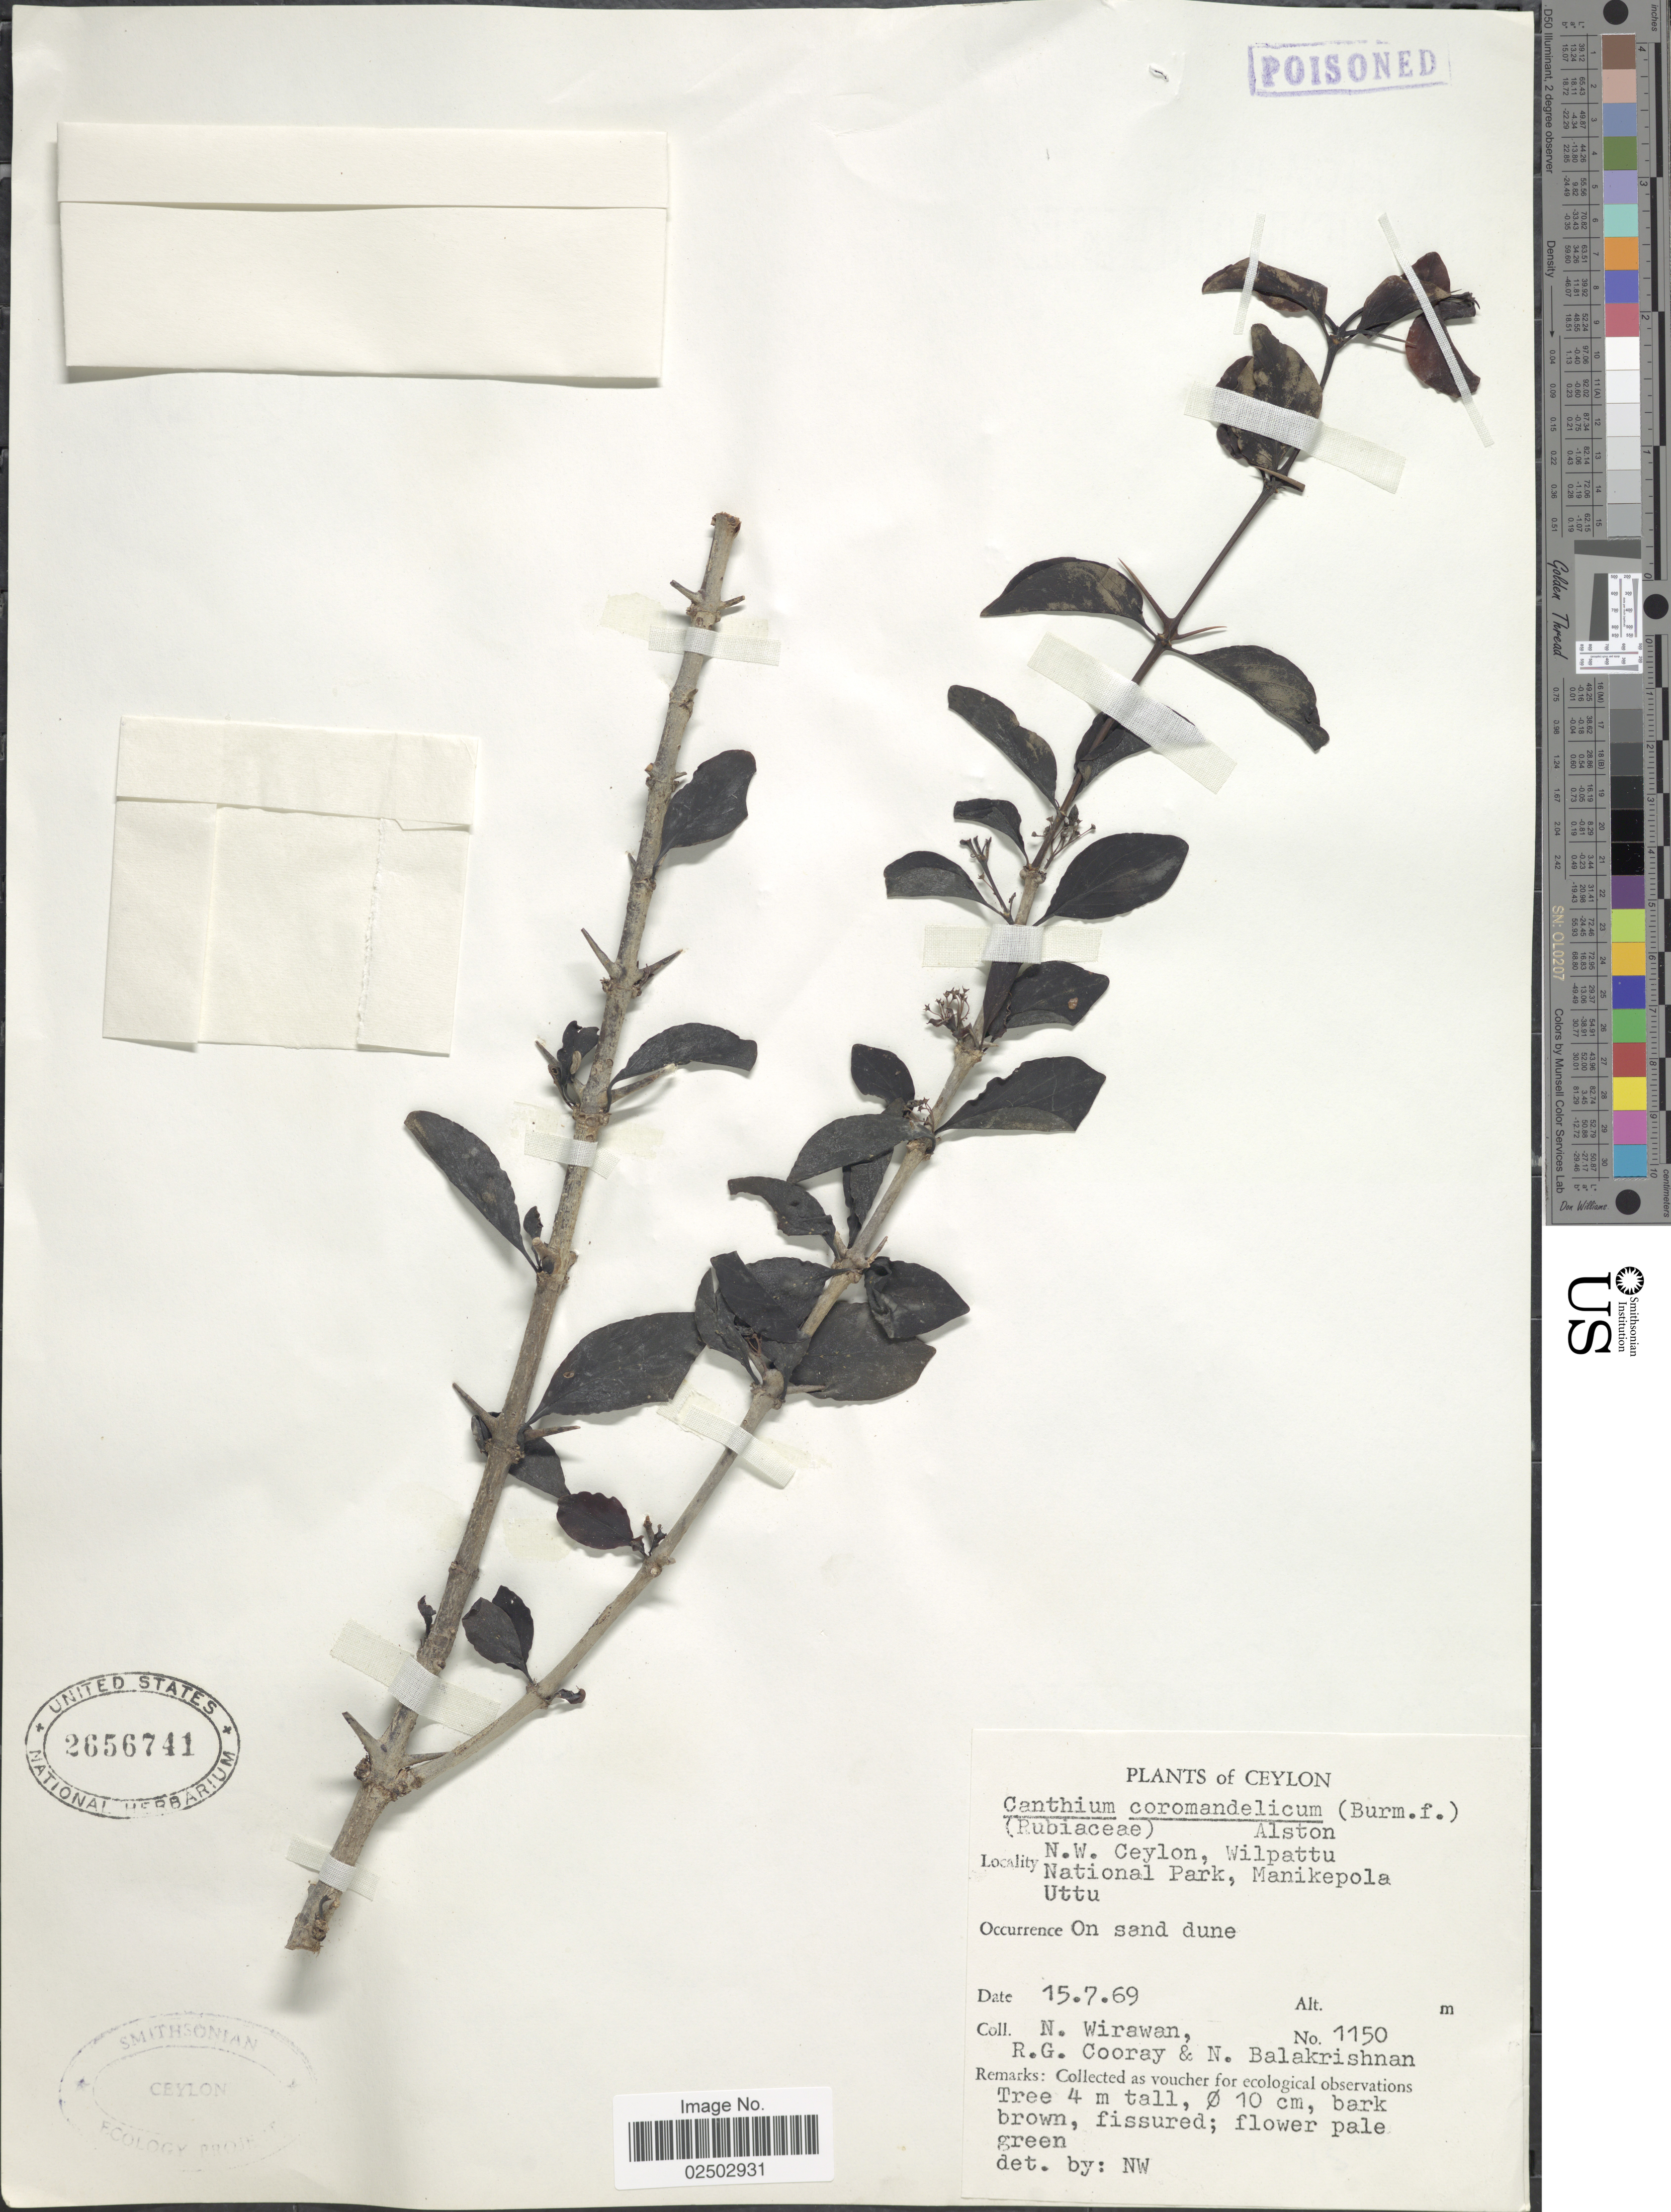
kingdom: Plantae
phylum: Tracheophyta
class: Magnoliopsida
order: Gentianales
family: Rubiaceae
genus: Canthium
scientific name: Canthium coromandelicum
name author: (Burm. f.) Alston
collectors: N. Wirawan, R. Cooray & N. Balakrishnan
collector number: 1150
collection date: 1969-07-15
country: Sri Lanka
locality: Ceylon, N.W. Ceylon, Wilpattu National Park, Manikepola Uttu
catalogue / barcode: US 2656741